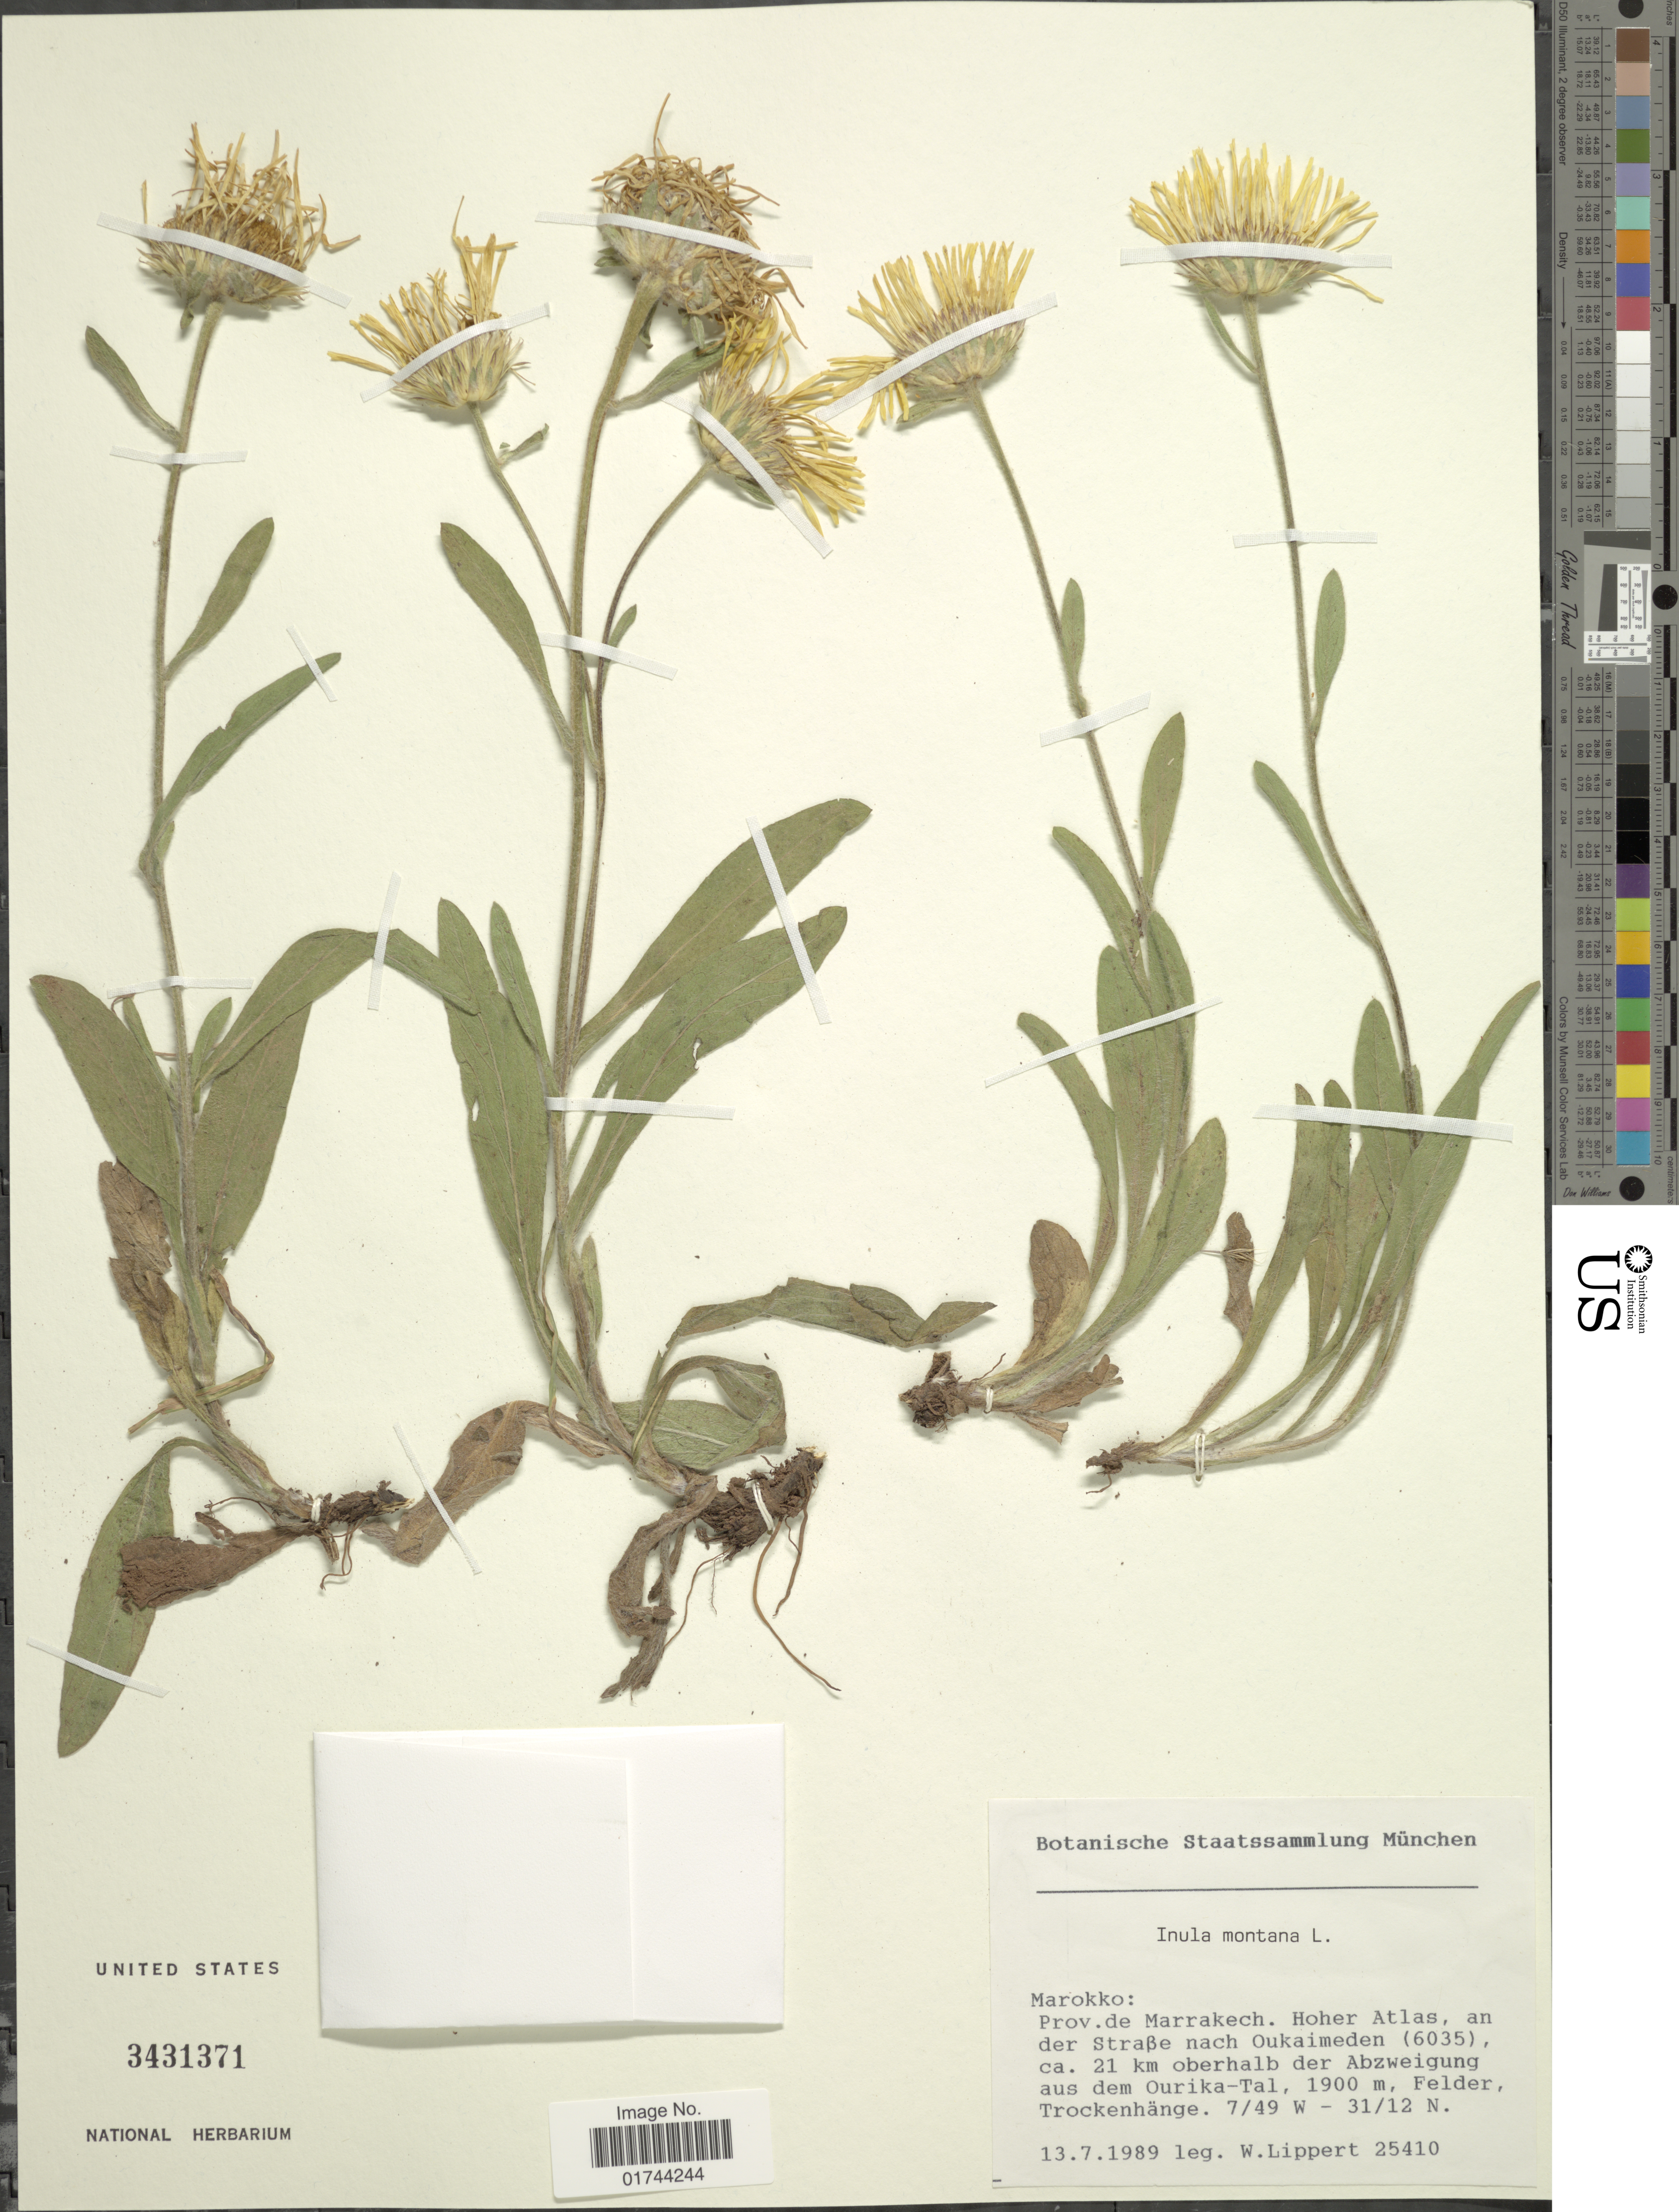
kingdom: Plantae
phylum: Tracheophyta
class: Magnoliopsida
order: Asterales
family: Asteraceae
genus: Inula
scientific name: Inula montana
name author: L.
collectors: W. Lippert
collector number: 25410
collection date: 1989-07-13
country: Morocco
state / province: Marrakech-Tensift-Al Haouz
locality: Prov. de Marrakech, Hoher Atlas, an der straße nach, Oukaimeden, ca. 21 km oberhalb der Abzweigung aus des Ourika-Tal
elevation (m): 1900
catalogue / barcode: US 3431371